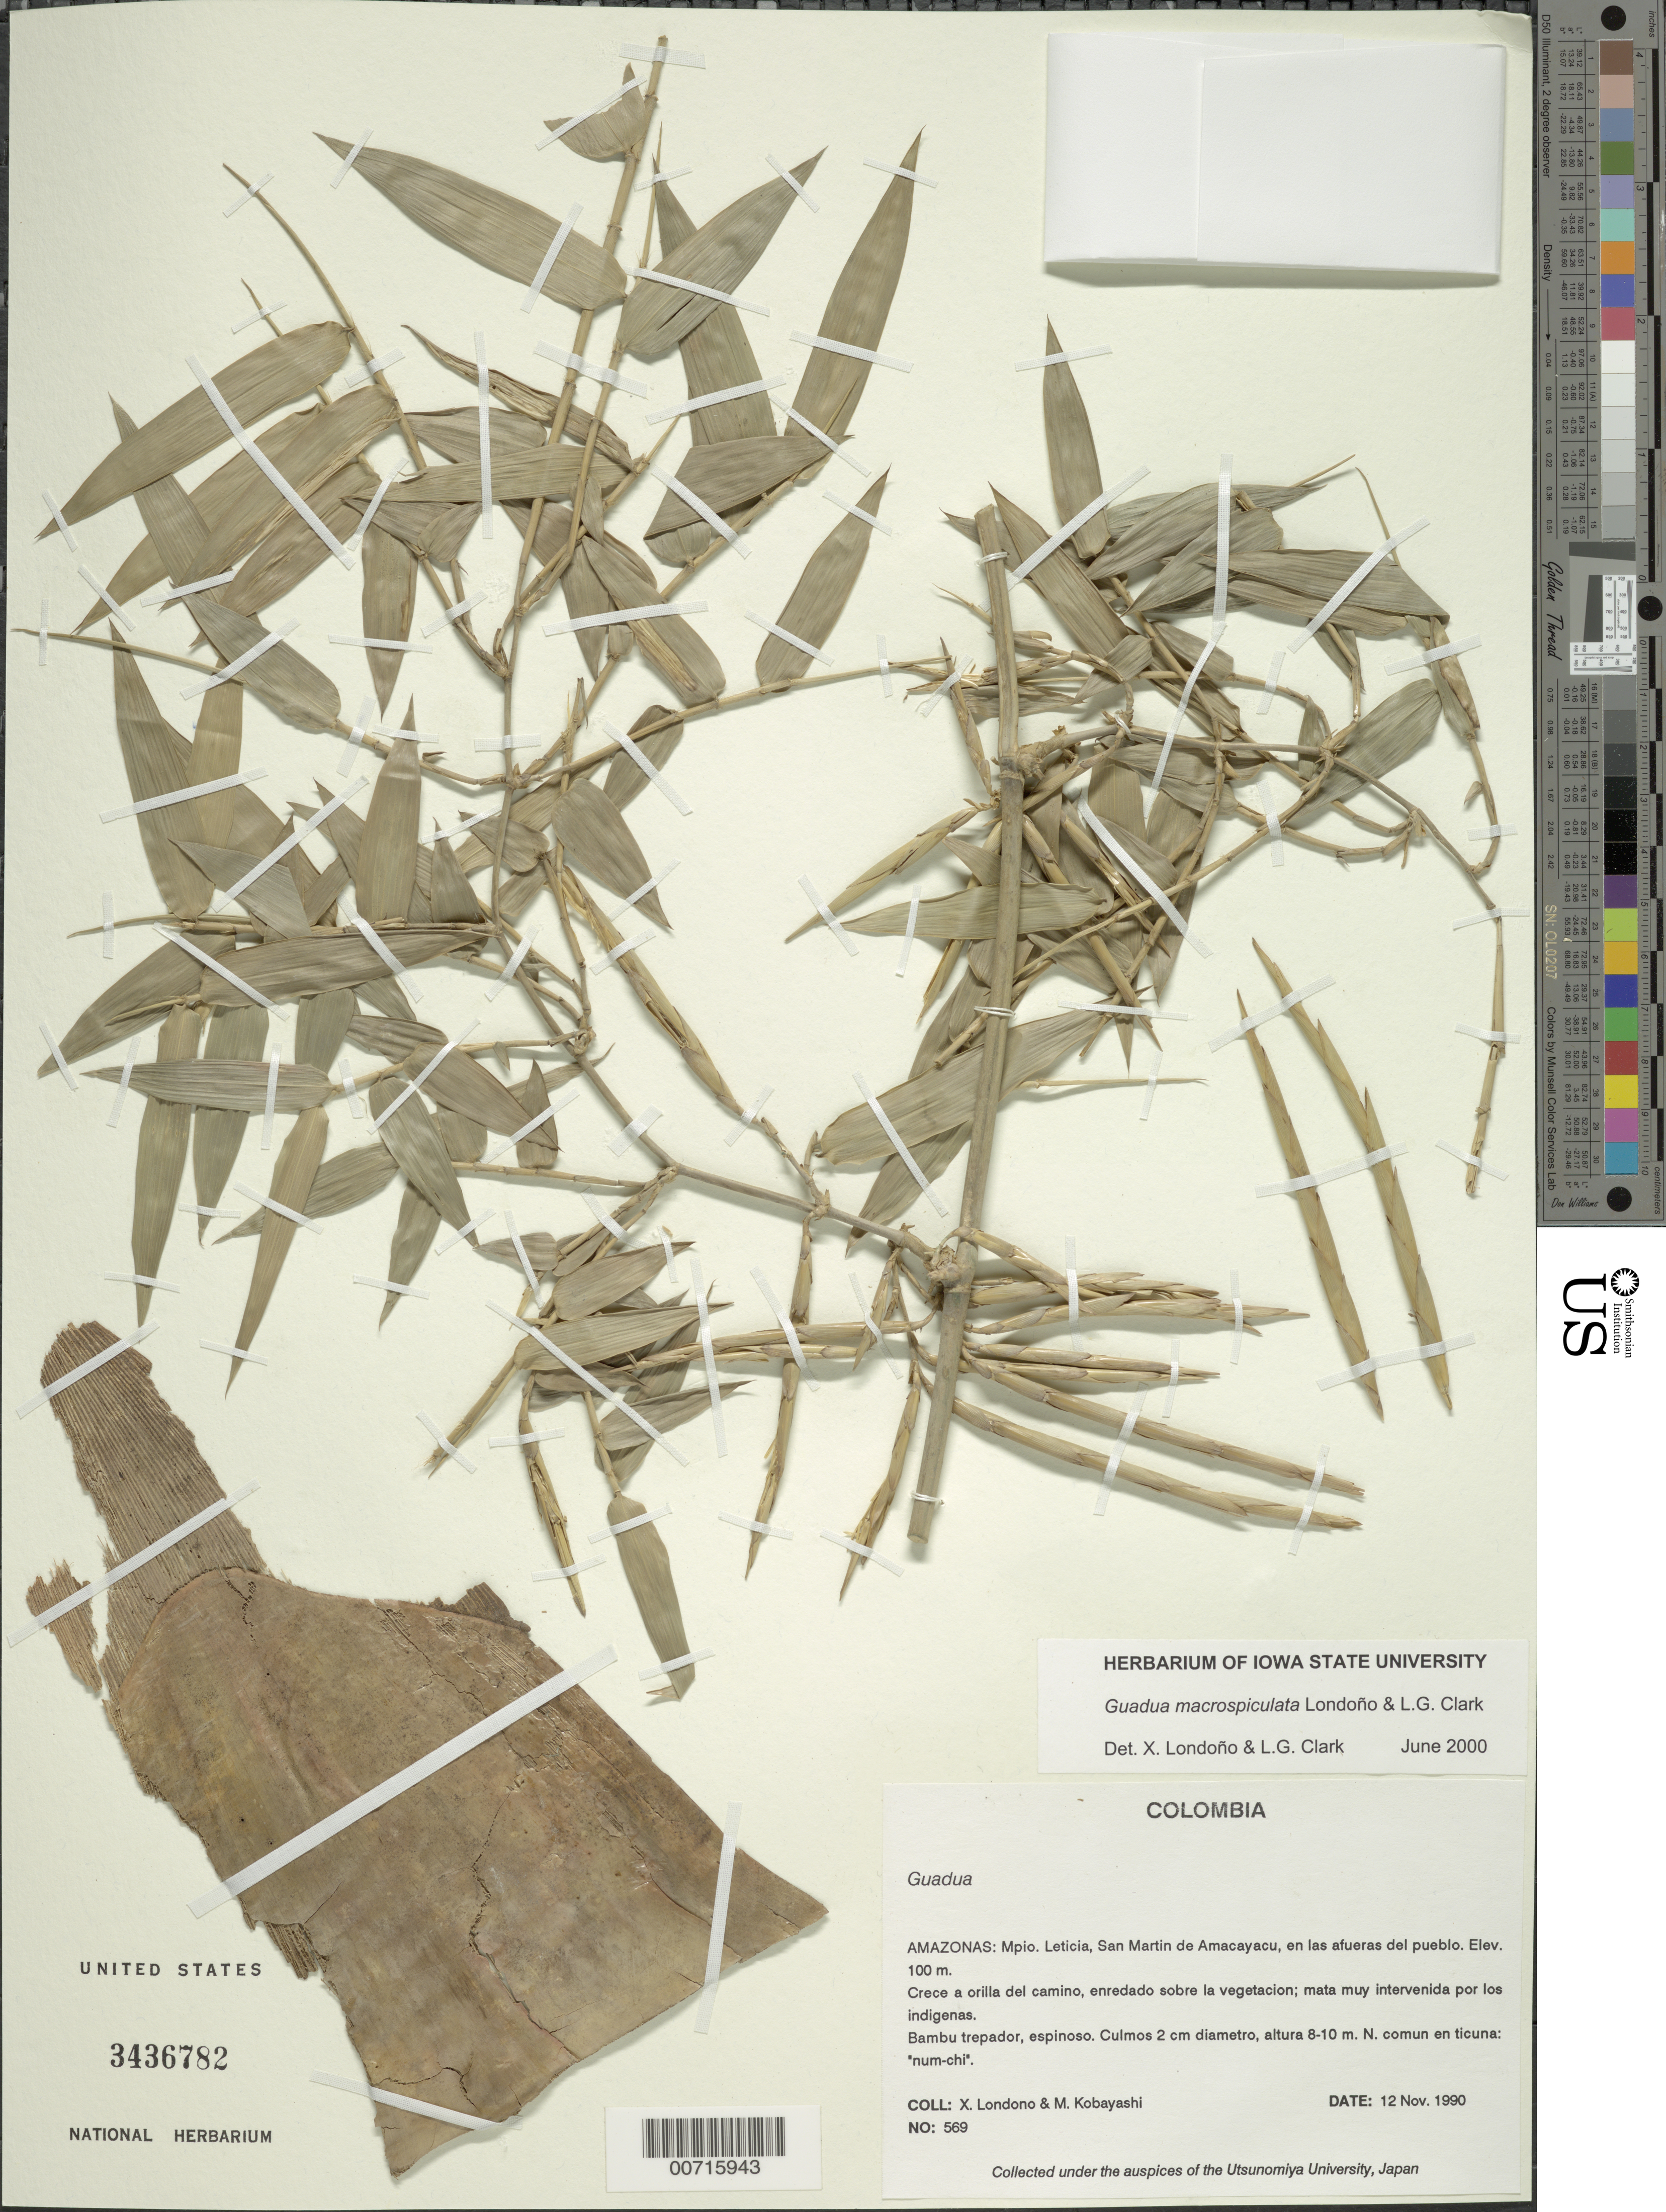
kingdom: Plantae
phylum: Tracheophyta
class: Liliopsida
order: Poales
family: Poaceae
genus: Guadua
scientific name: Guadua macrospiculata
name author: Londoño & L.G. Clark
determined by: Londoño, X.; Clark, L. G.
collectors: X. Londoño & M. Kobayashi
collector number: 569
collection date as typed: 12 Nov 1990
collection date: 1990-11-12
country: Colombia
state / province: Amazônas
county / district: Leticia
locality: San Martin de Amacayacu, en las afueras del pueblo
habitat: Crece a orilla del camino, enredado sobre la vegetacion, mata muy intevenida por los indigenas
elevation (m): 100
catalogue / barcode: US 3436782